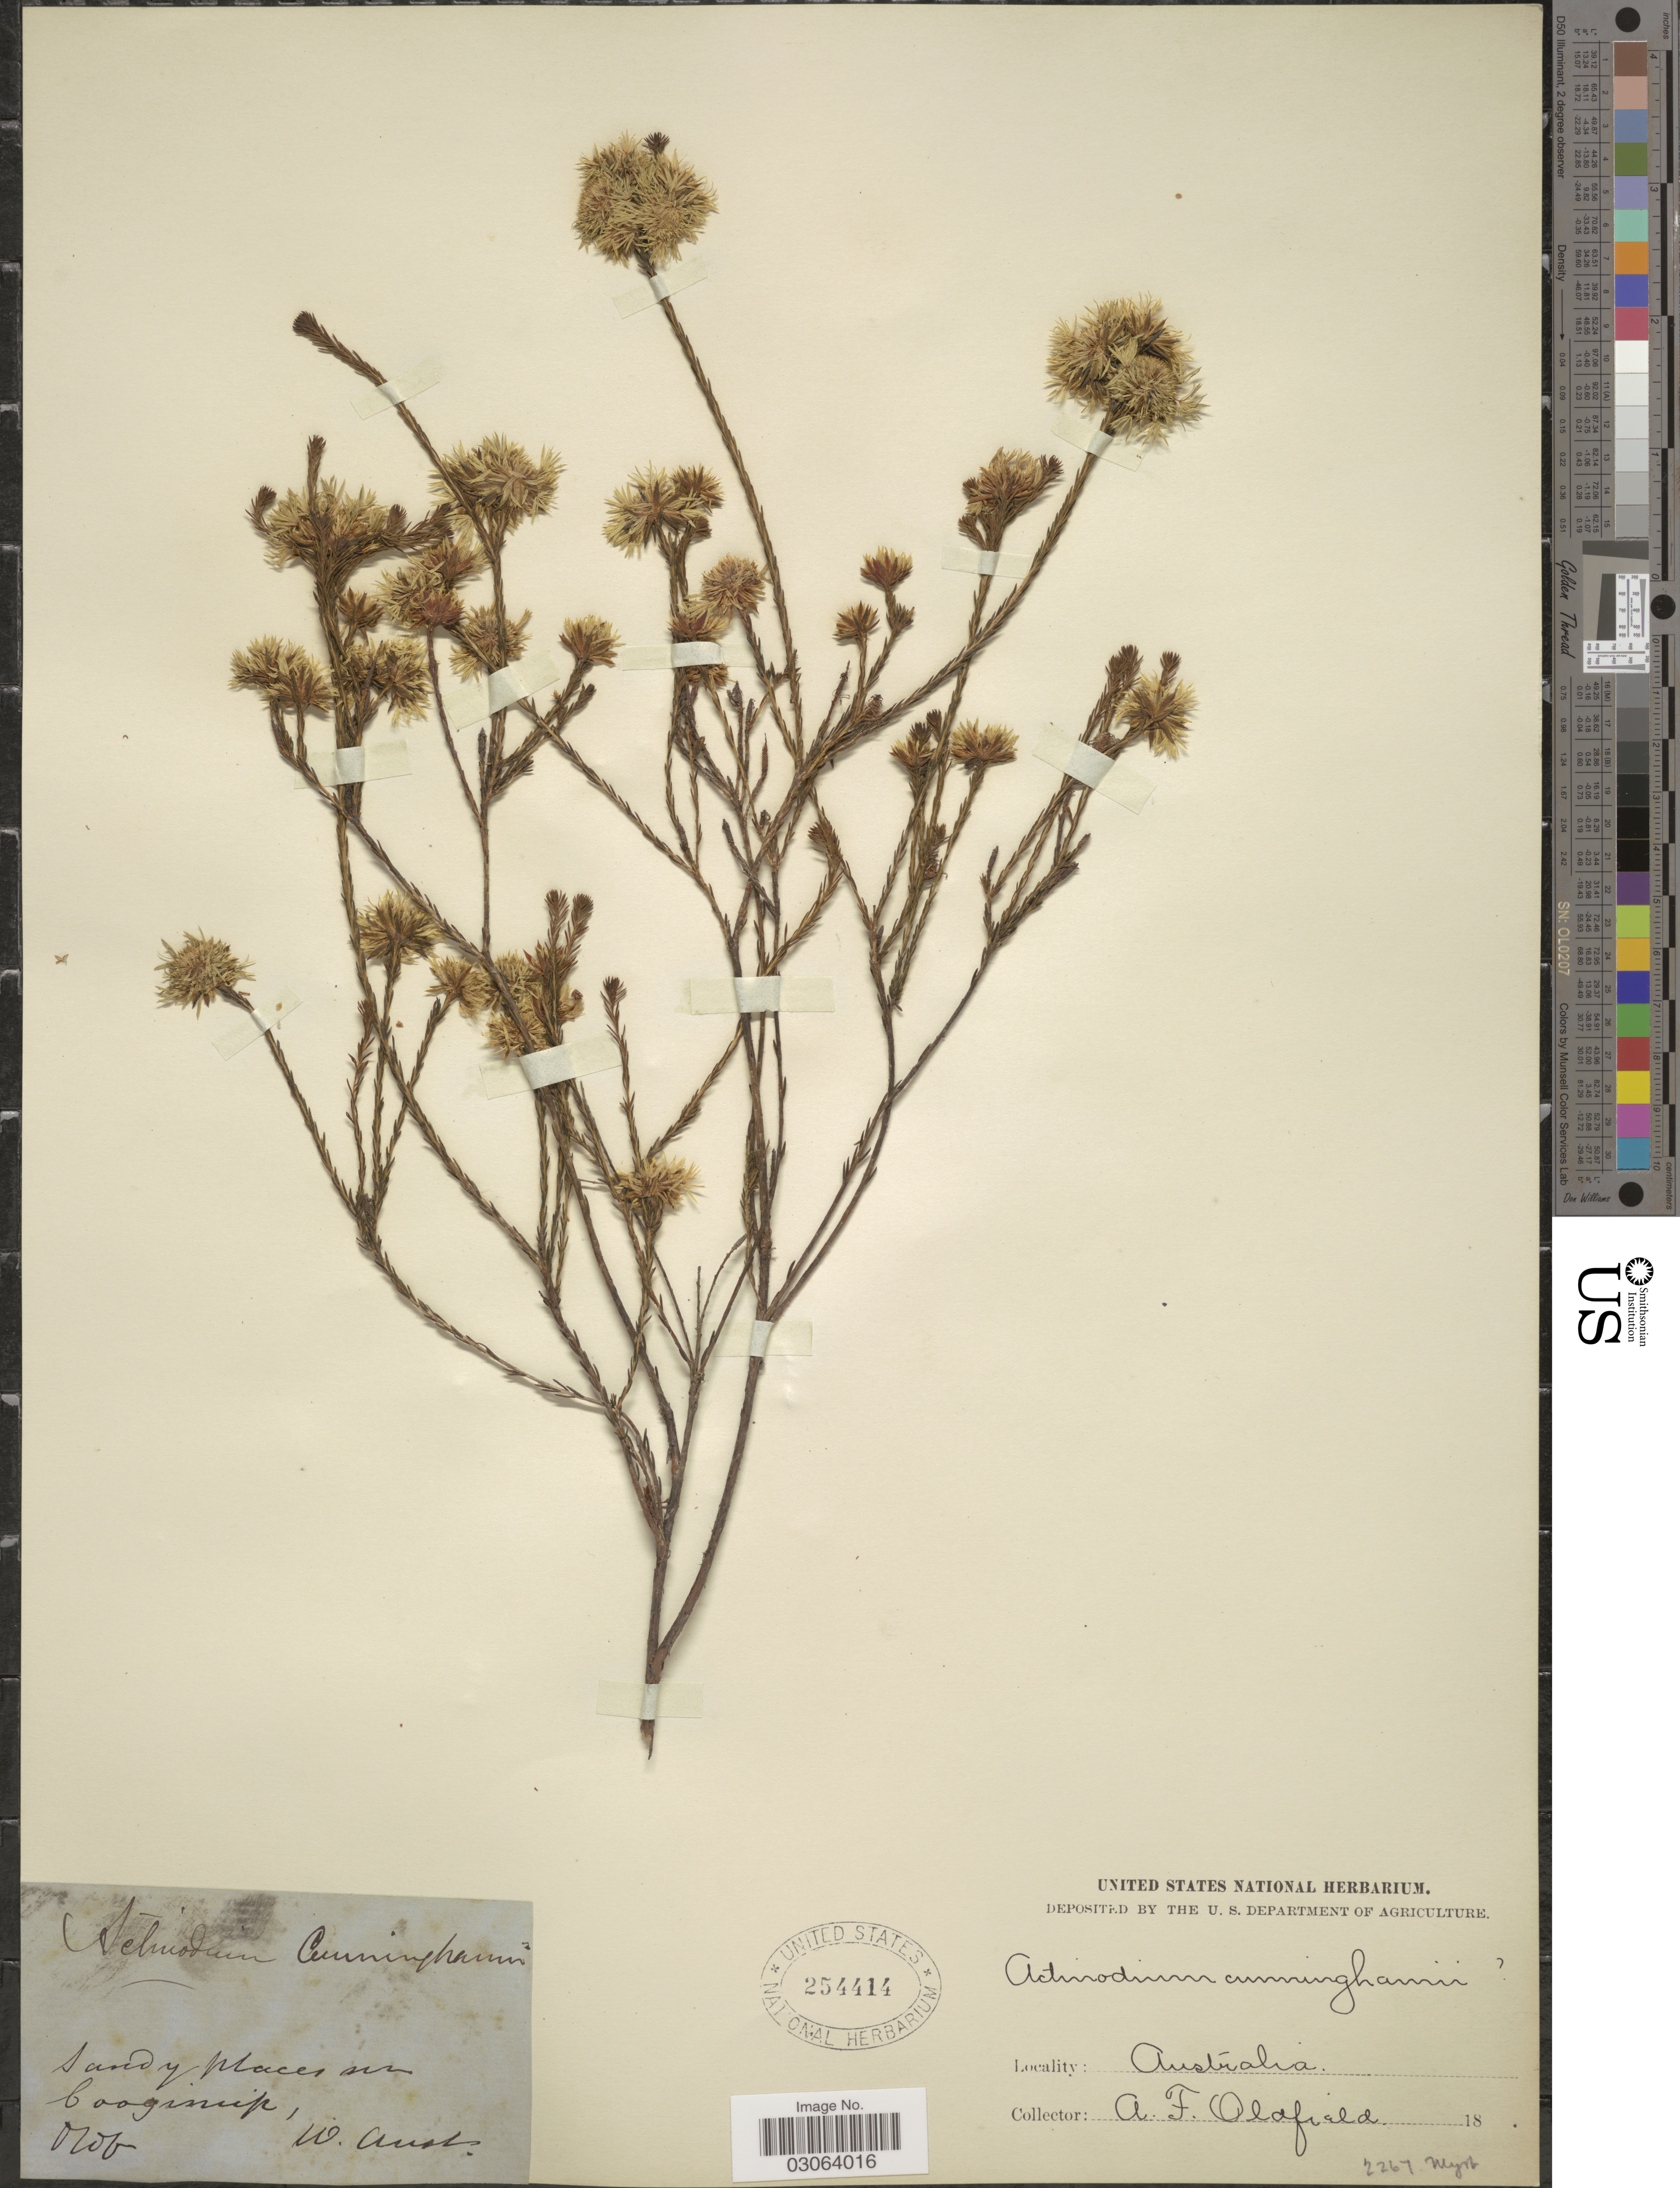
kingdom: Plantae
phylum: Tracheophyta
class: Magnoliopsida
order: Myrtales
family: Myrtaceae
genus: Actinodium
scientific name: Actinodium cunninghamii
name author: Schauer ex Lindl.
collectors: A. Oldfield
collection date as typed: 18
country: Australia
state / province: Western Australia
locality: Cooginup.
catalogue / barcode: US 254414